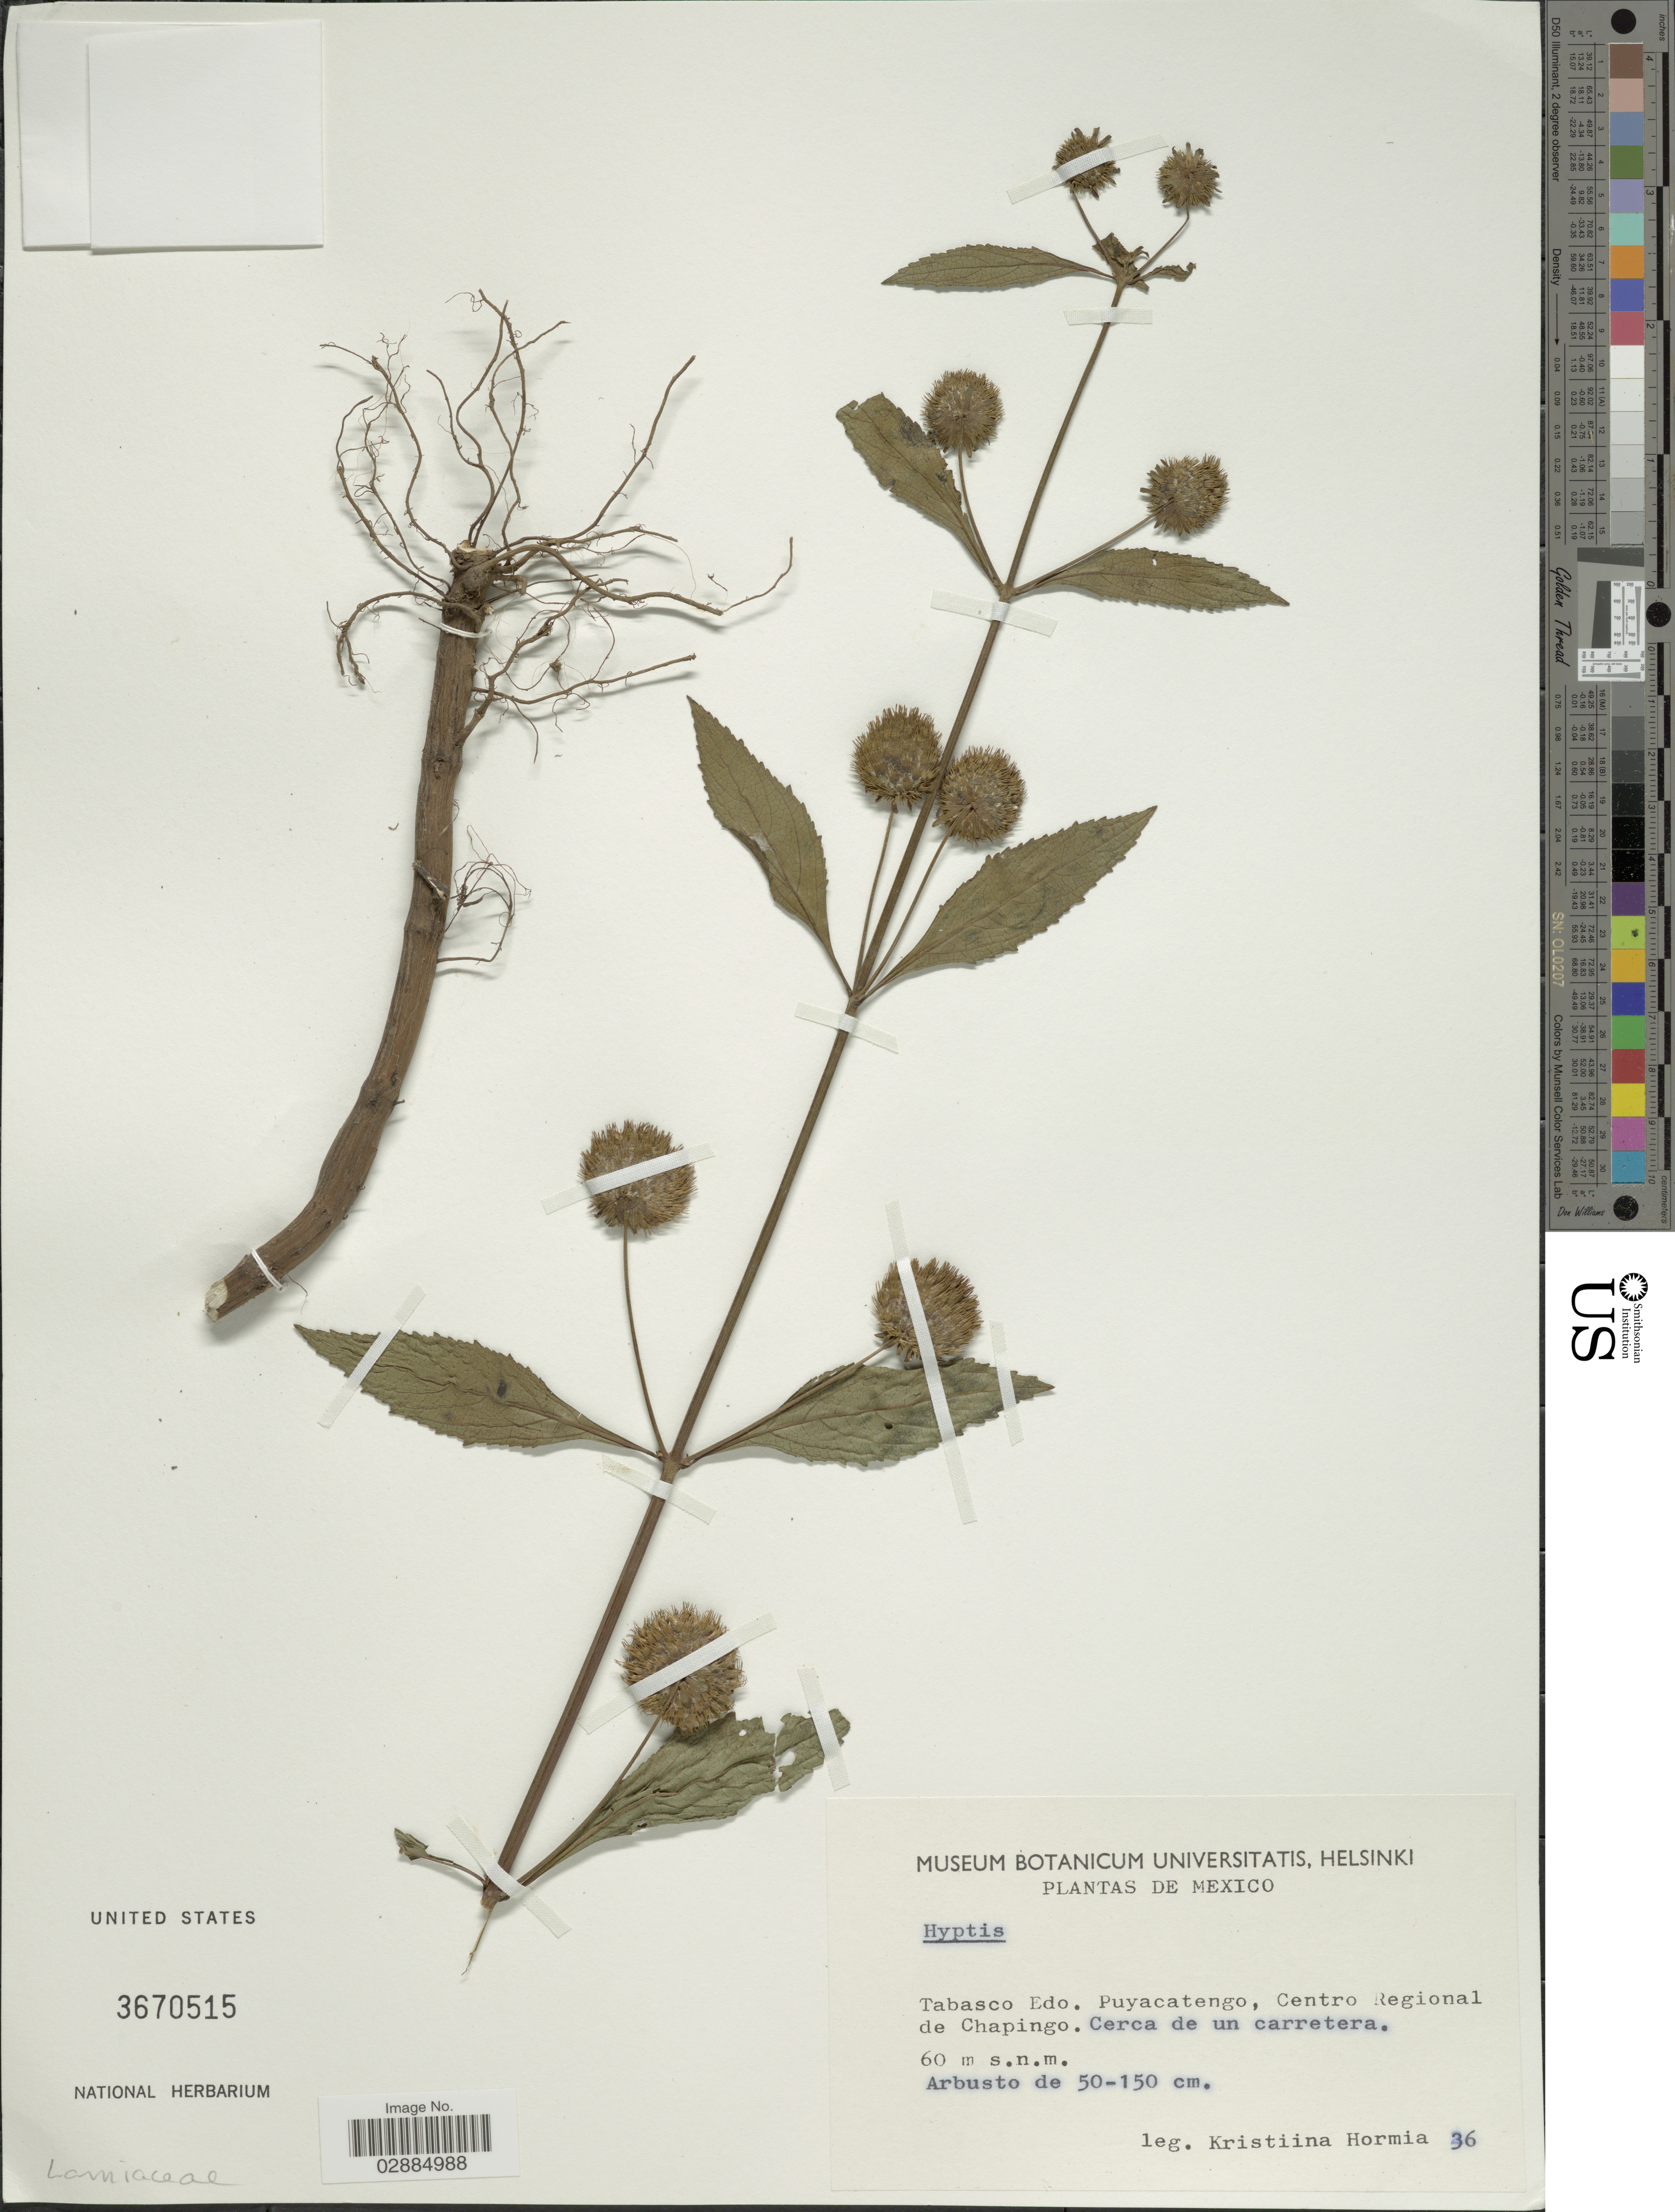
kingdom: Plantae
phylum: Tracheophyta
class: Magnoliopsida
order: Lamiales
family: Lamiaceae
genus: Hyptis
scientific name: Hyptis sp.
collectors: K. Hormia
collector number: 36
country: Mexico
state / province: Tabasco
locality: Tabasco Edo., Puyacatengo, Centro Regional de Chapingo, Cerca de un carretera.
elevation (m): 60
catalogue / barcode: US 3670515